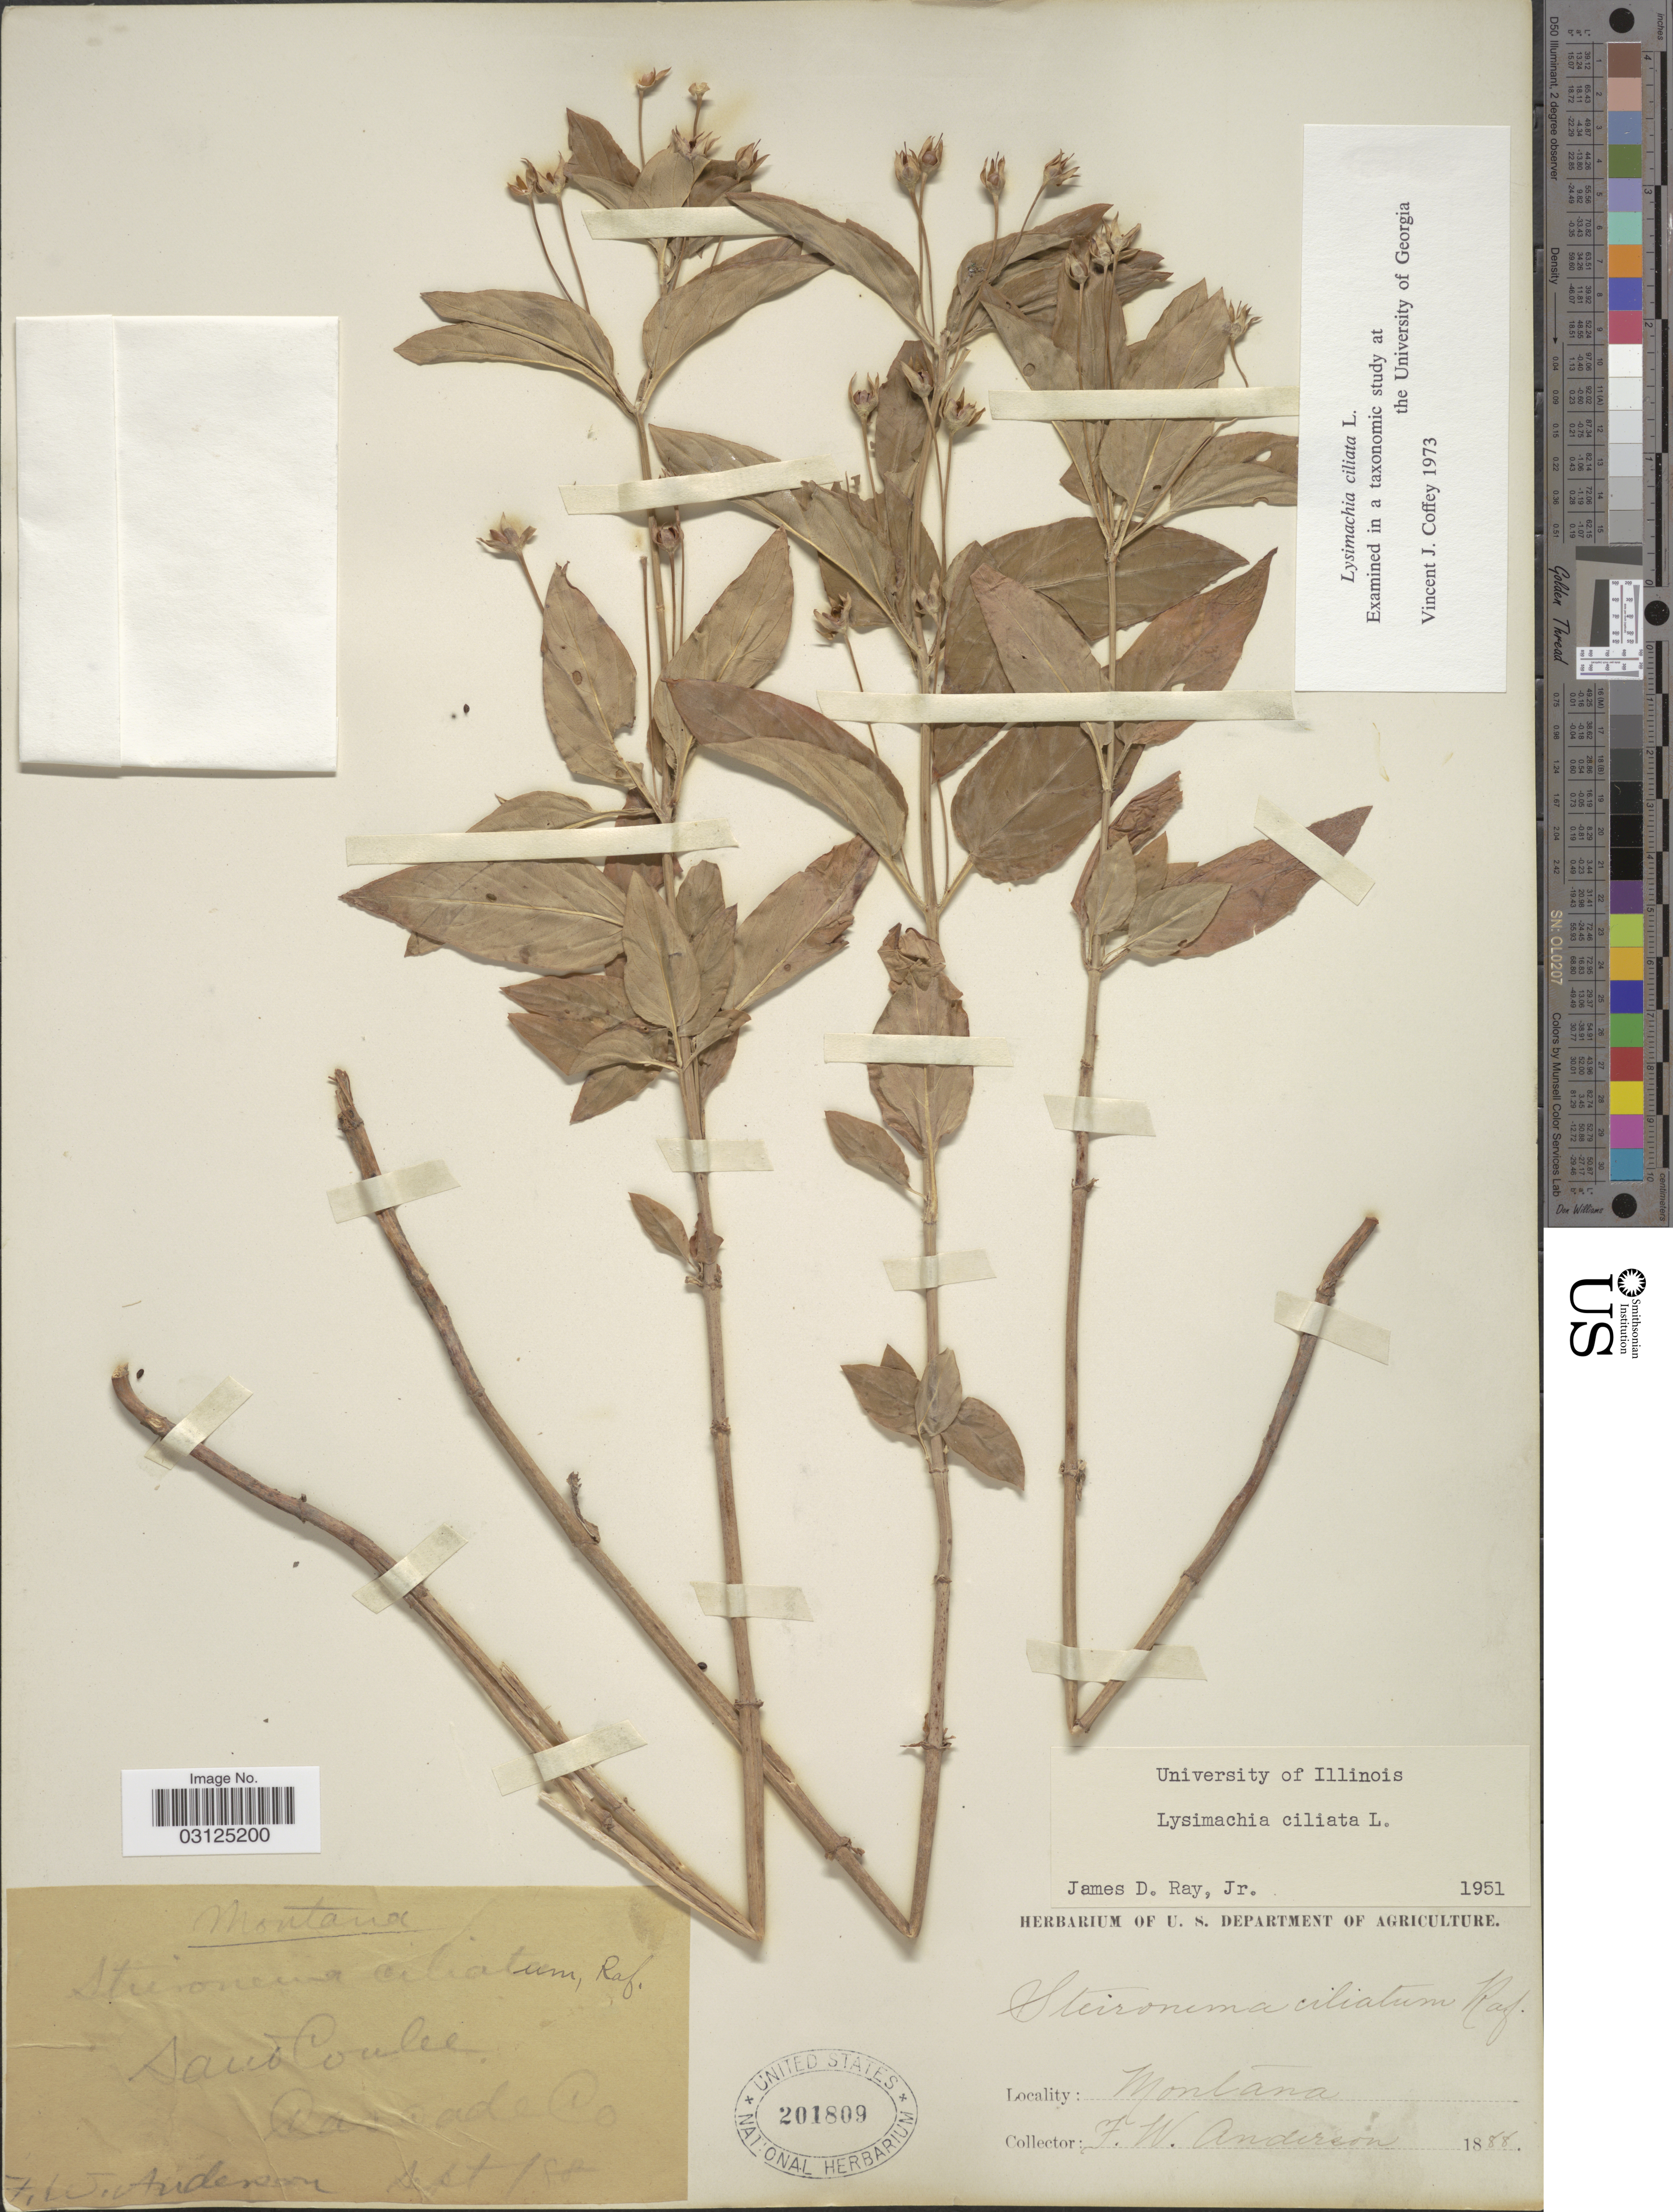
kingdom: Plantae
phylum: Tracheophyta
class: Magnoliopsida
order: Ericales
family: Primulaceae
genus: Lysimachia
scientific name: Lysimachia ciliata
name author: L.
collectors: F. W. Anderson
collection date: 1888-09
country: United States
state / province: Montana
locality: Sand Coulee. Cascade Co.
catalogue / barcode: US 201809